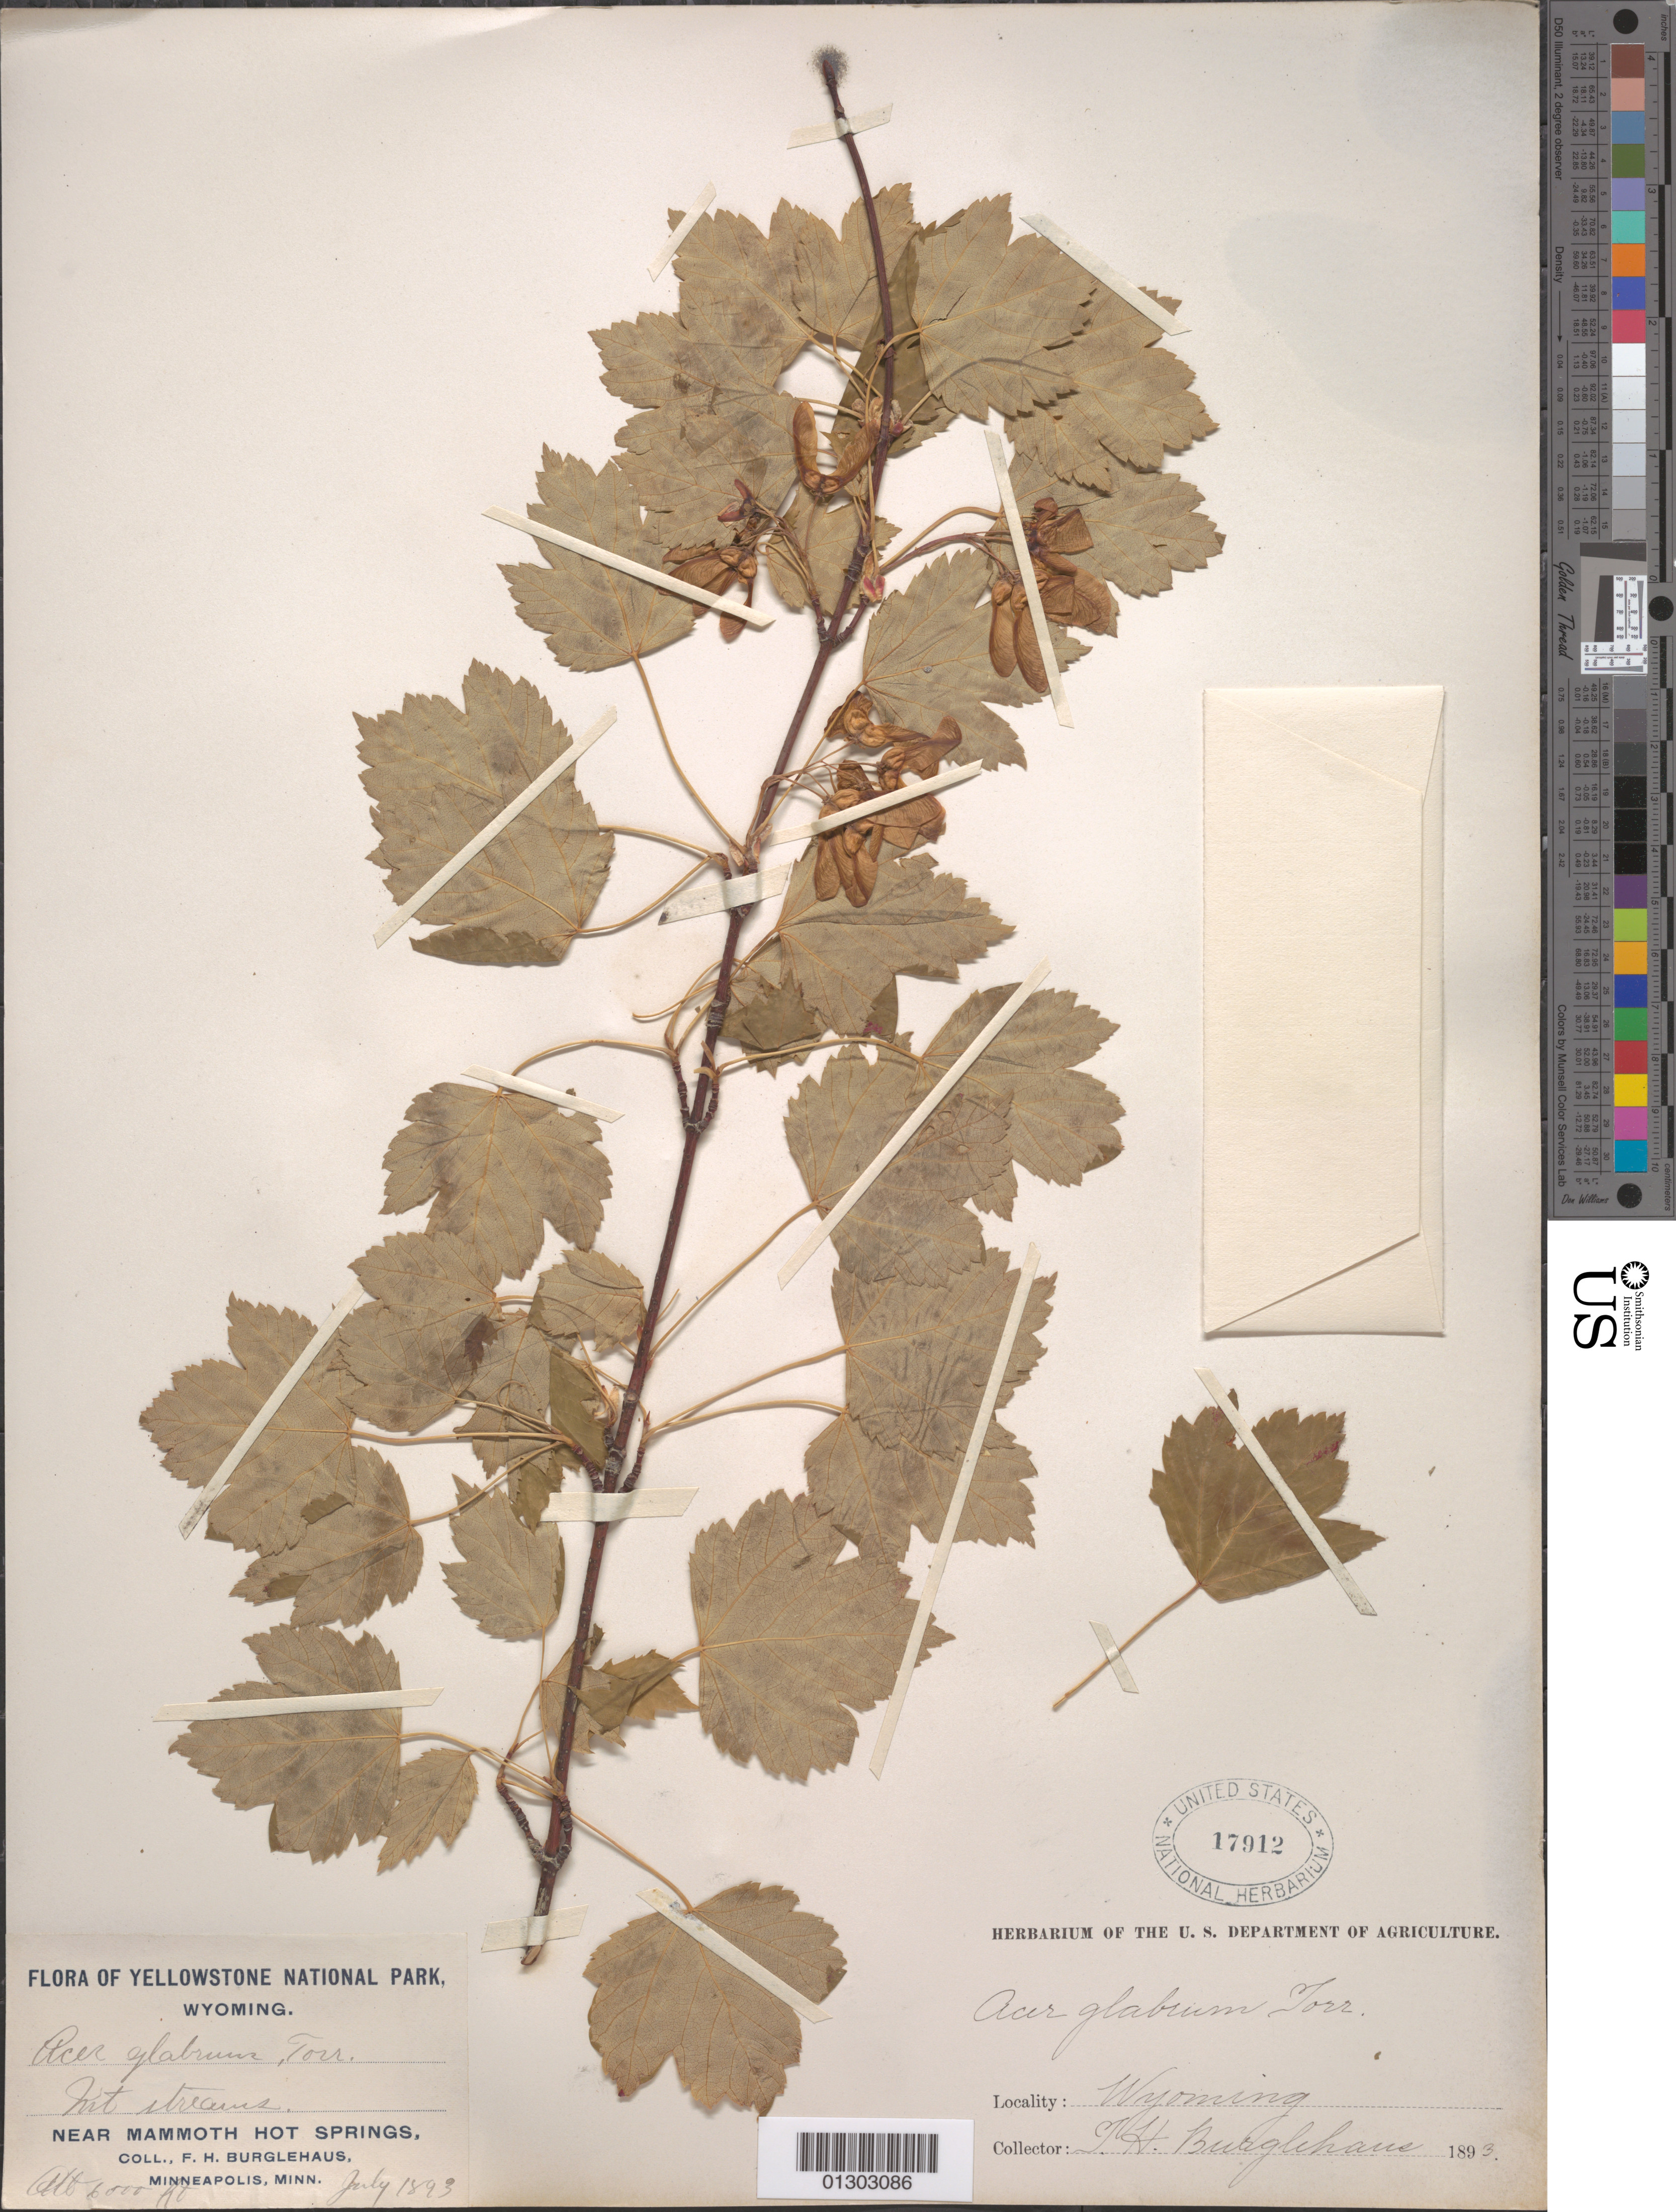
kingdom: Plantae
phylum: Tracheophyta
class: Magnoliopsida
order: Sapindales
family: Sapindaceae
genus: Acer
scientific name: Acer glabrum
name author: Torr.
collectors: F. Burglehaus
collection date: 1893-07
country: United States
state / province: Wyoming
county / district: Park County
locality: Yellowstone National Park, near Mammoth Hot Springs.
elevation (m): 1829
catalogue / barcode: US 17912